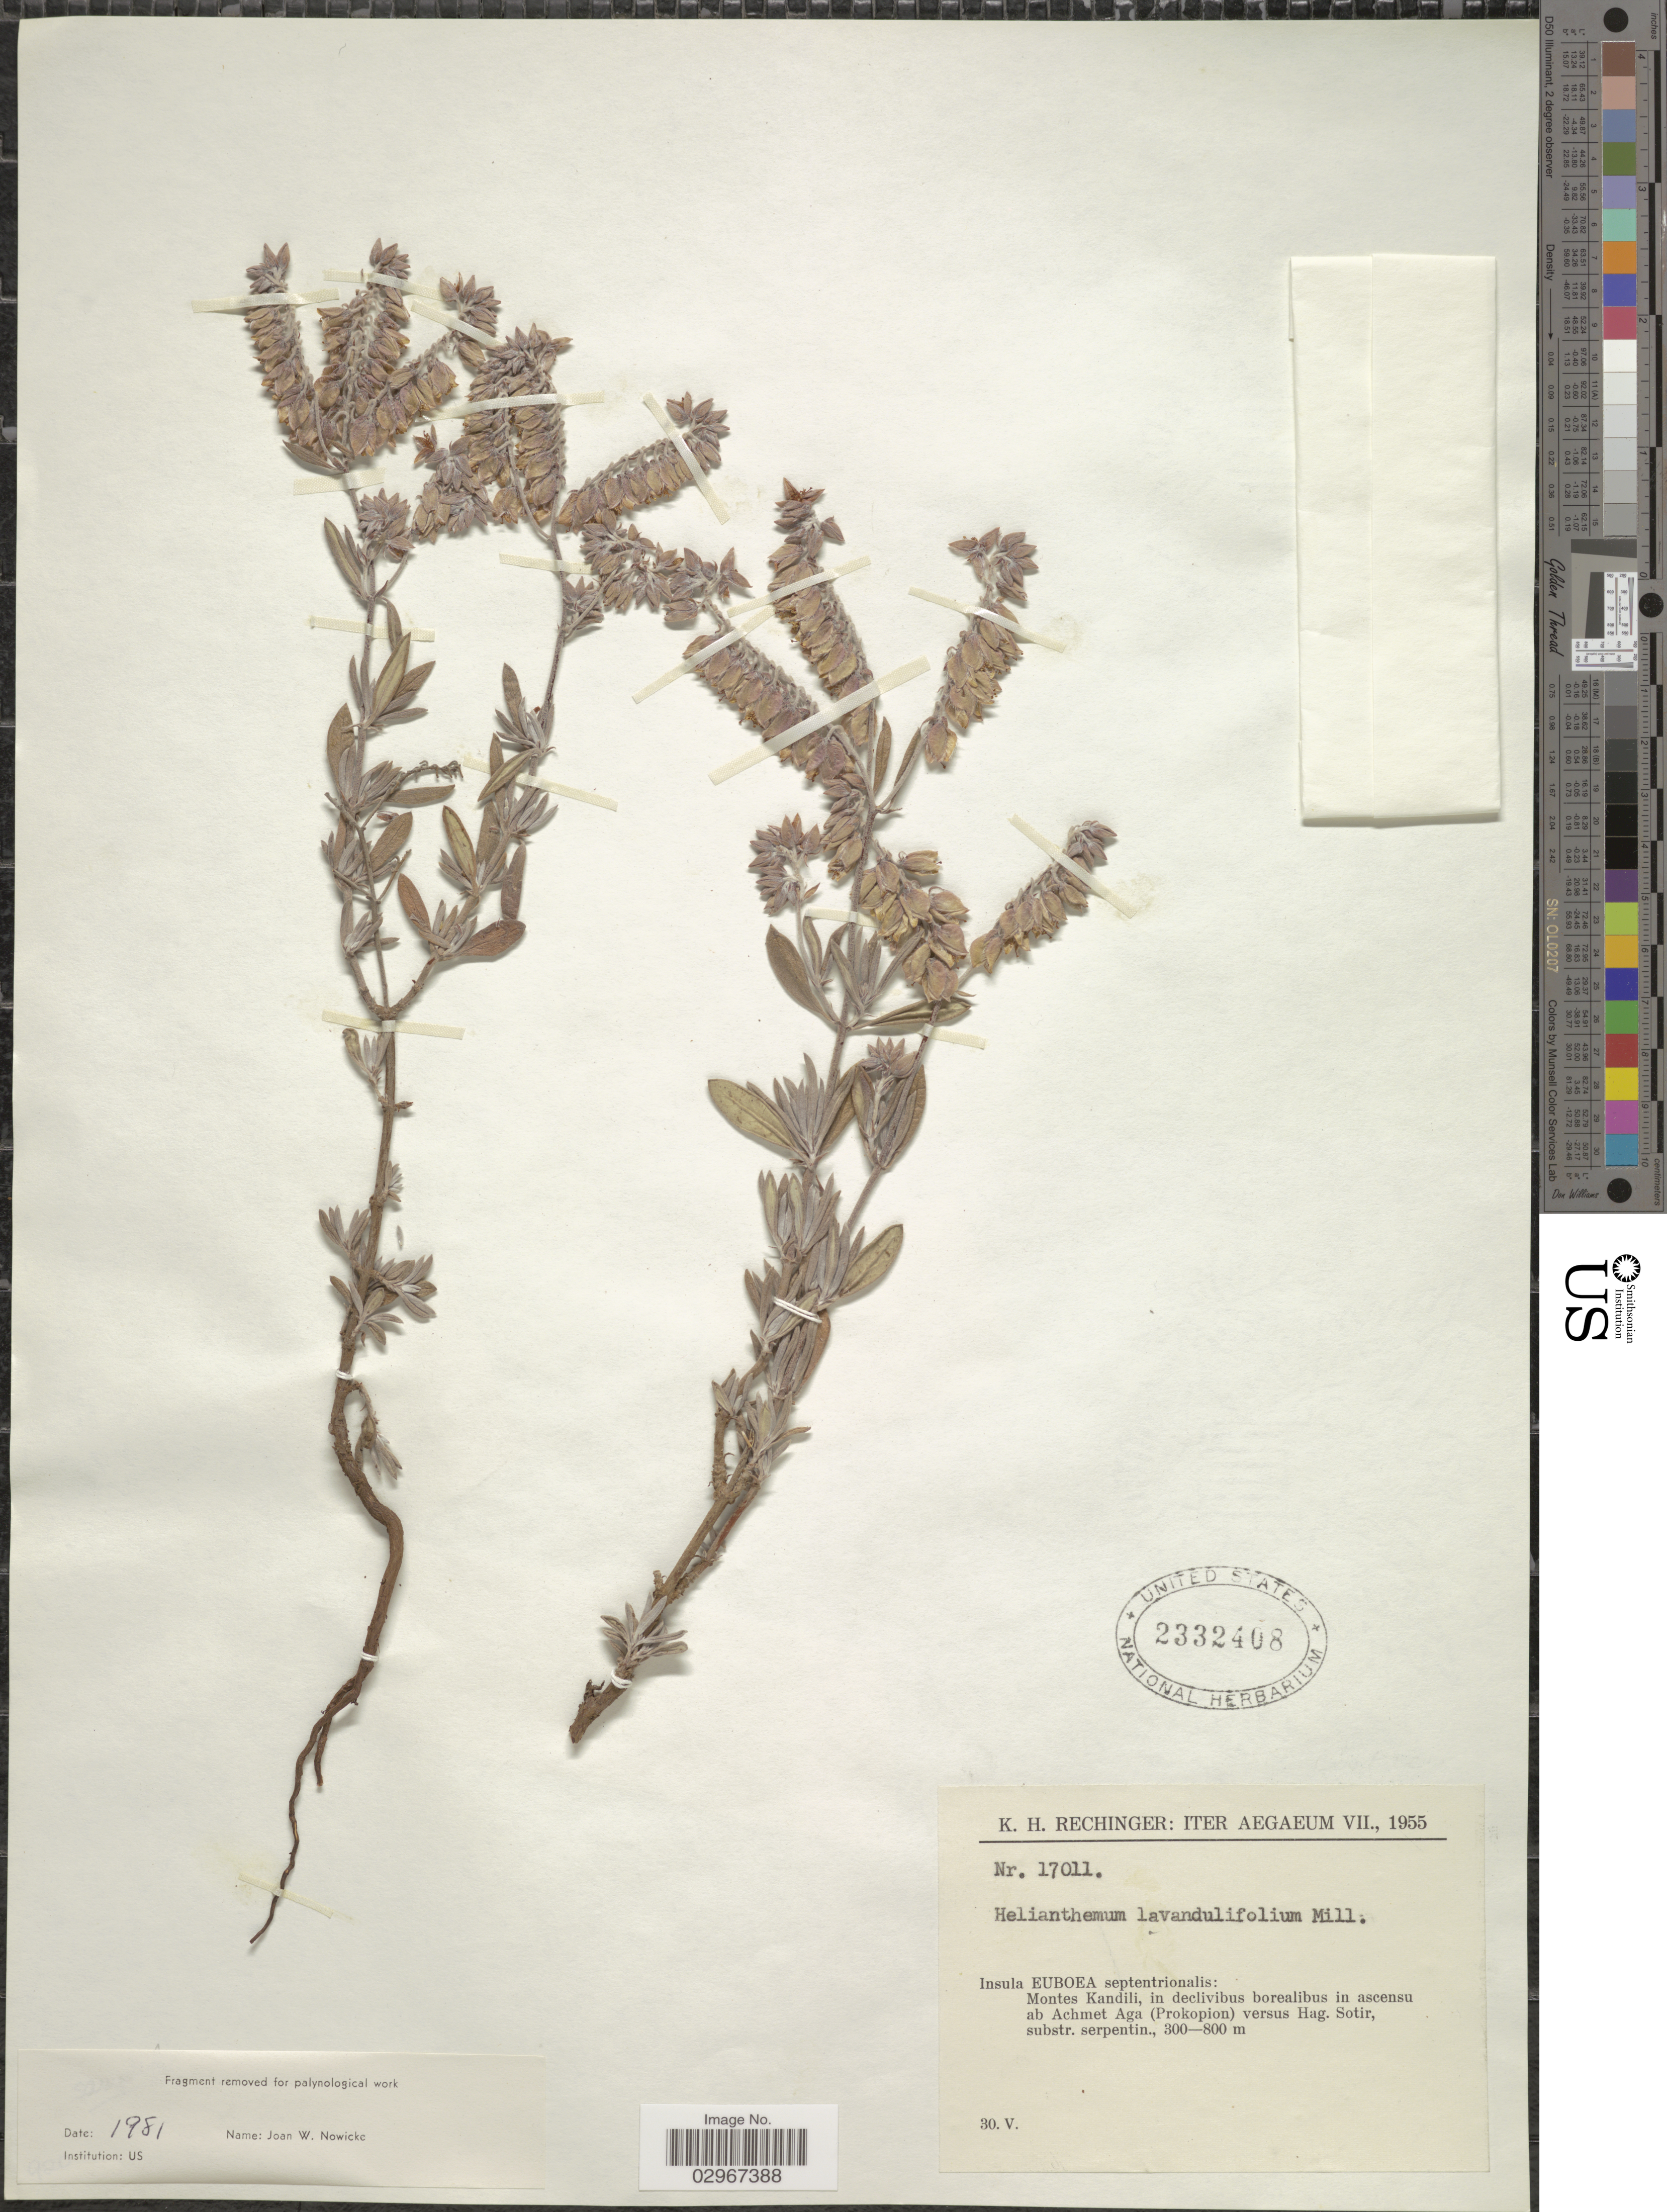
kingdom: Plantae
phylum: Tracheophyta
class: Magnoliopsida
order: Malvales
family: Cistaceae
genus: Helianthemum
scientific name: Helianthemum lavandulifolium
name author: Mill.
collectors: K. H. Rechinger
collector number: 17011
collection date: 1955-05-30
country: Greece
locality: Iter Aegaeum. Insula Euboea septentrionalis: Montes Kandili, in declivibus borealibus in ascensu ab Achmet Aga (Prokopion) versus Hag. Sotir, substr. serpentin.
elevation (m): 300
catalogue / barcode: US 2332408